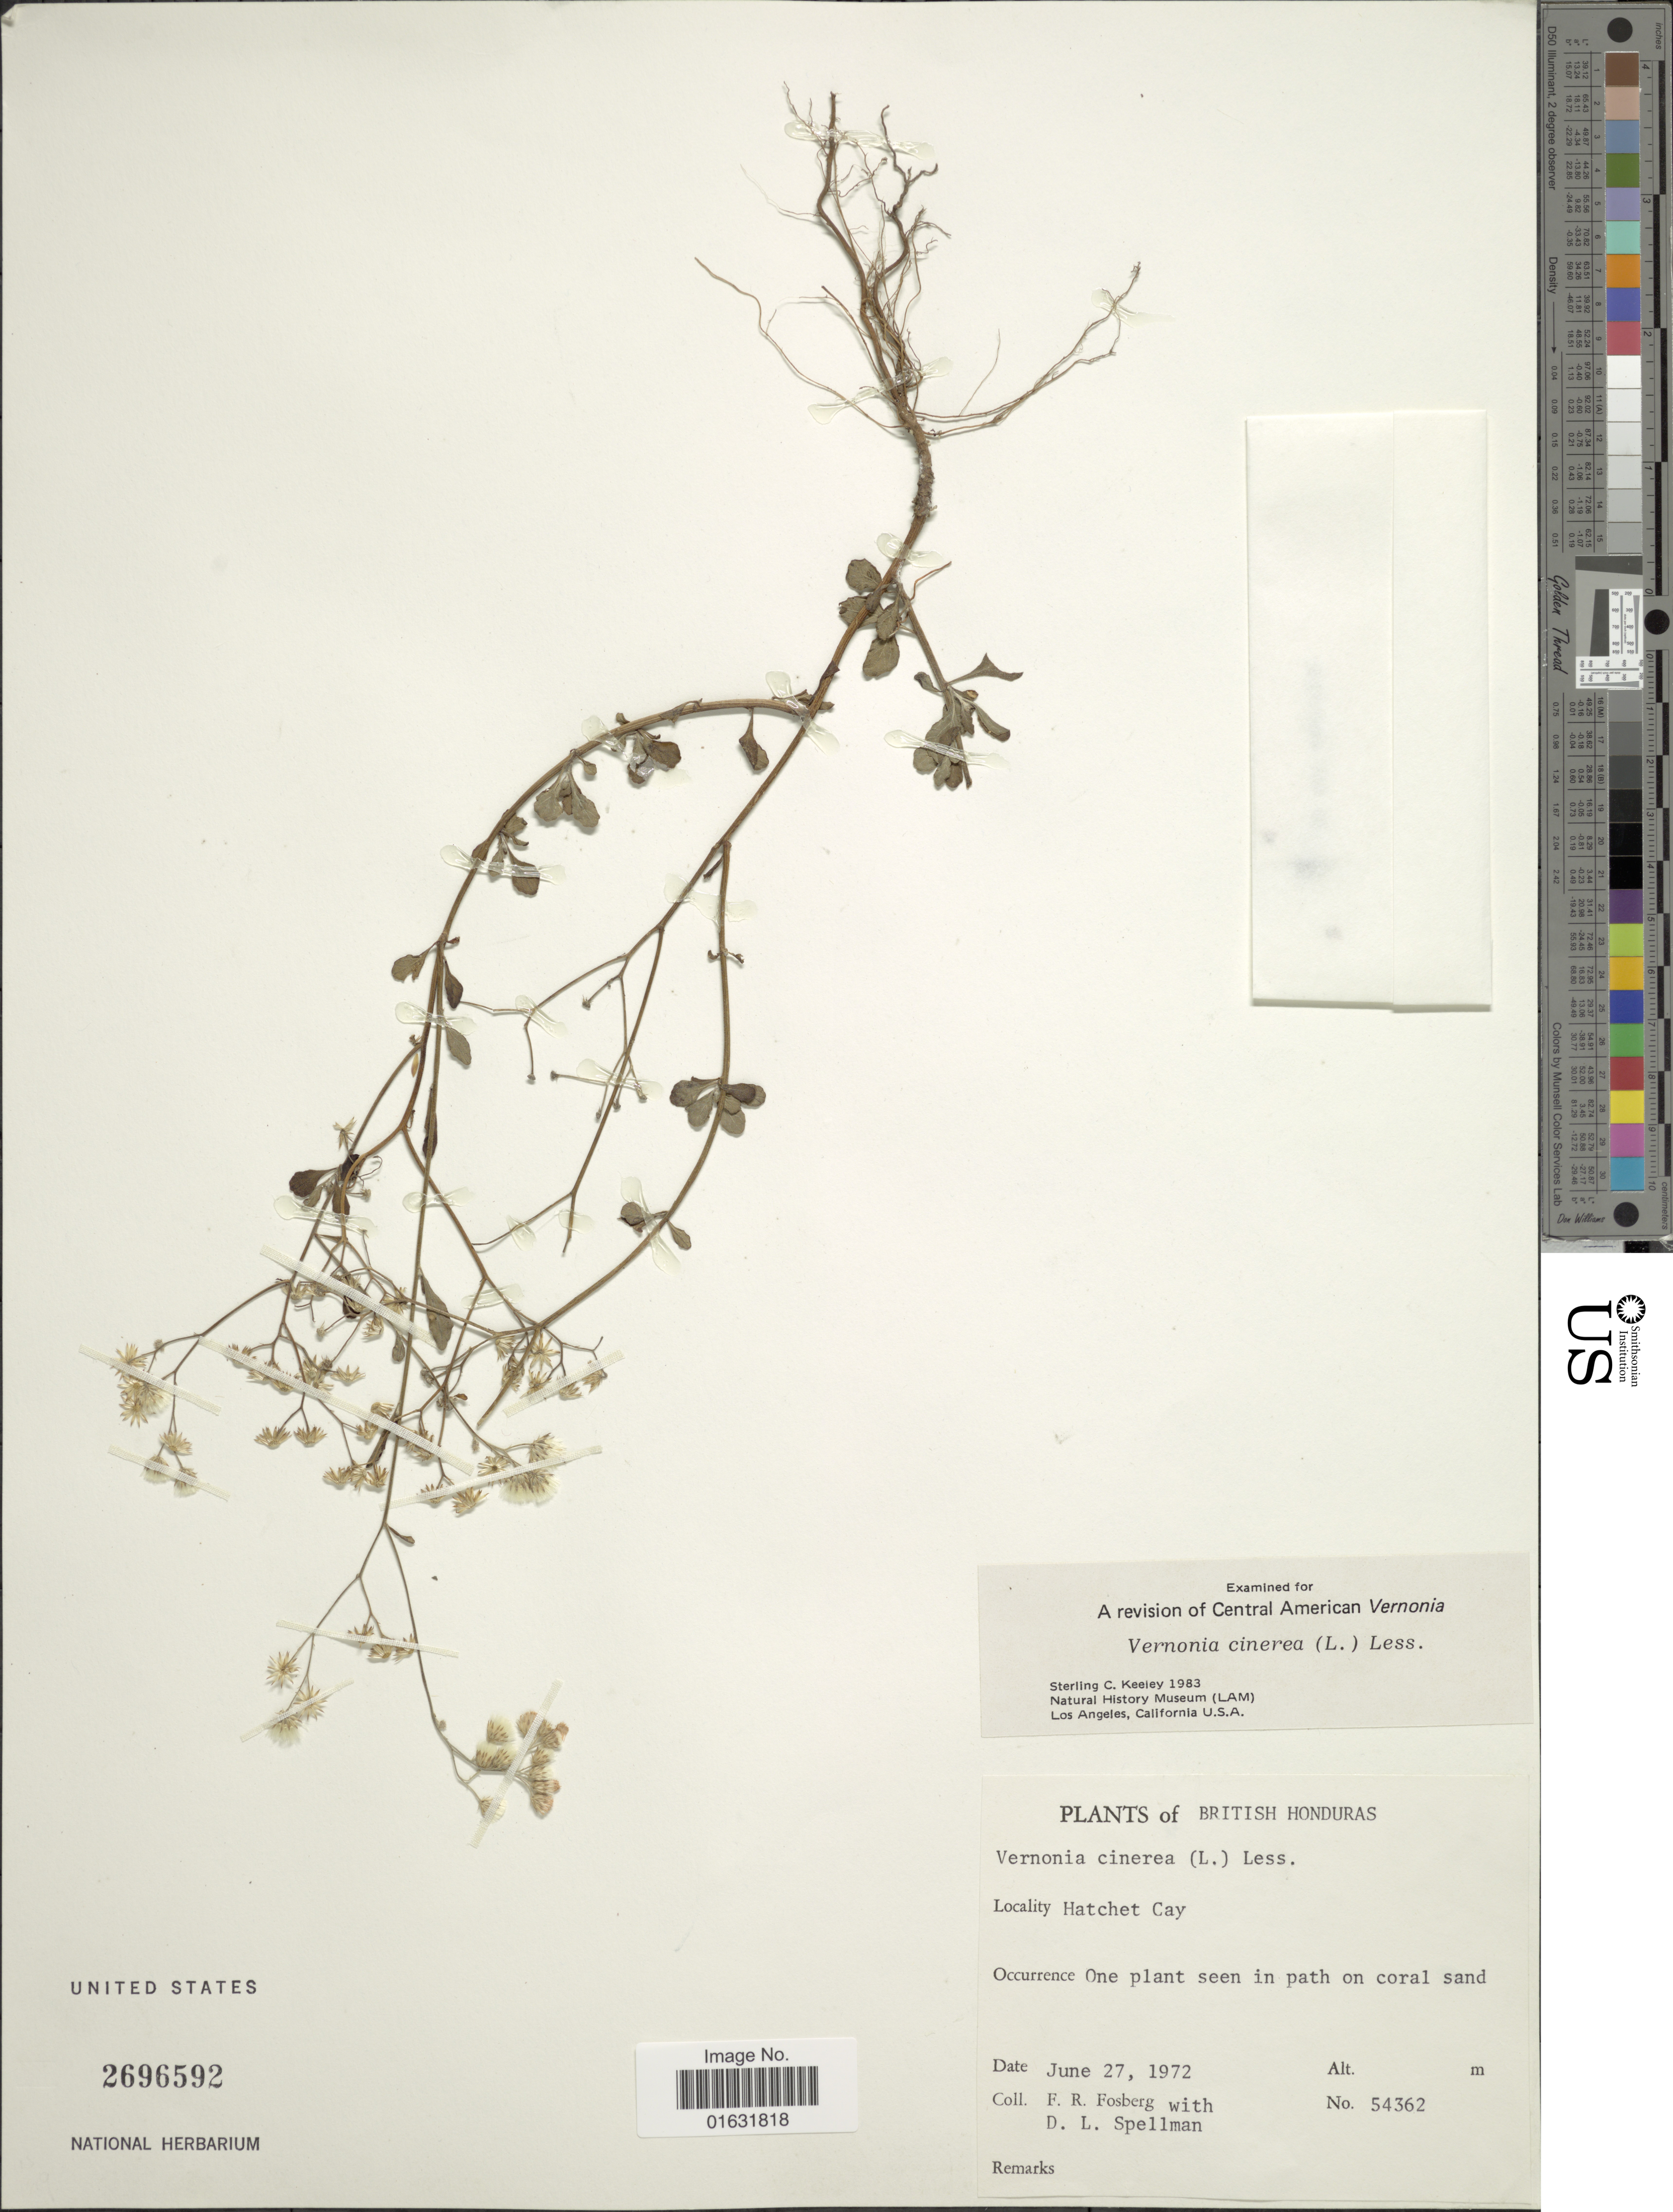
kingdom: Plantae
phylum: Tracheophyta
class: Magnoliopsida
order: Asterales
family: Asteraceae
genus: Cyanthillium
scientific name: Cyanthillium cinereum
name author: (L.) H. Rob.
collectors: F. R. Fosberg & D. L. Spellman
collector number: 54362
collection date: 1972-06-27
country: Belize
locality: British Honduras, Hatchet Cay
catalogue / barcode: US 2696592